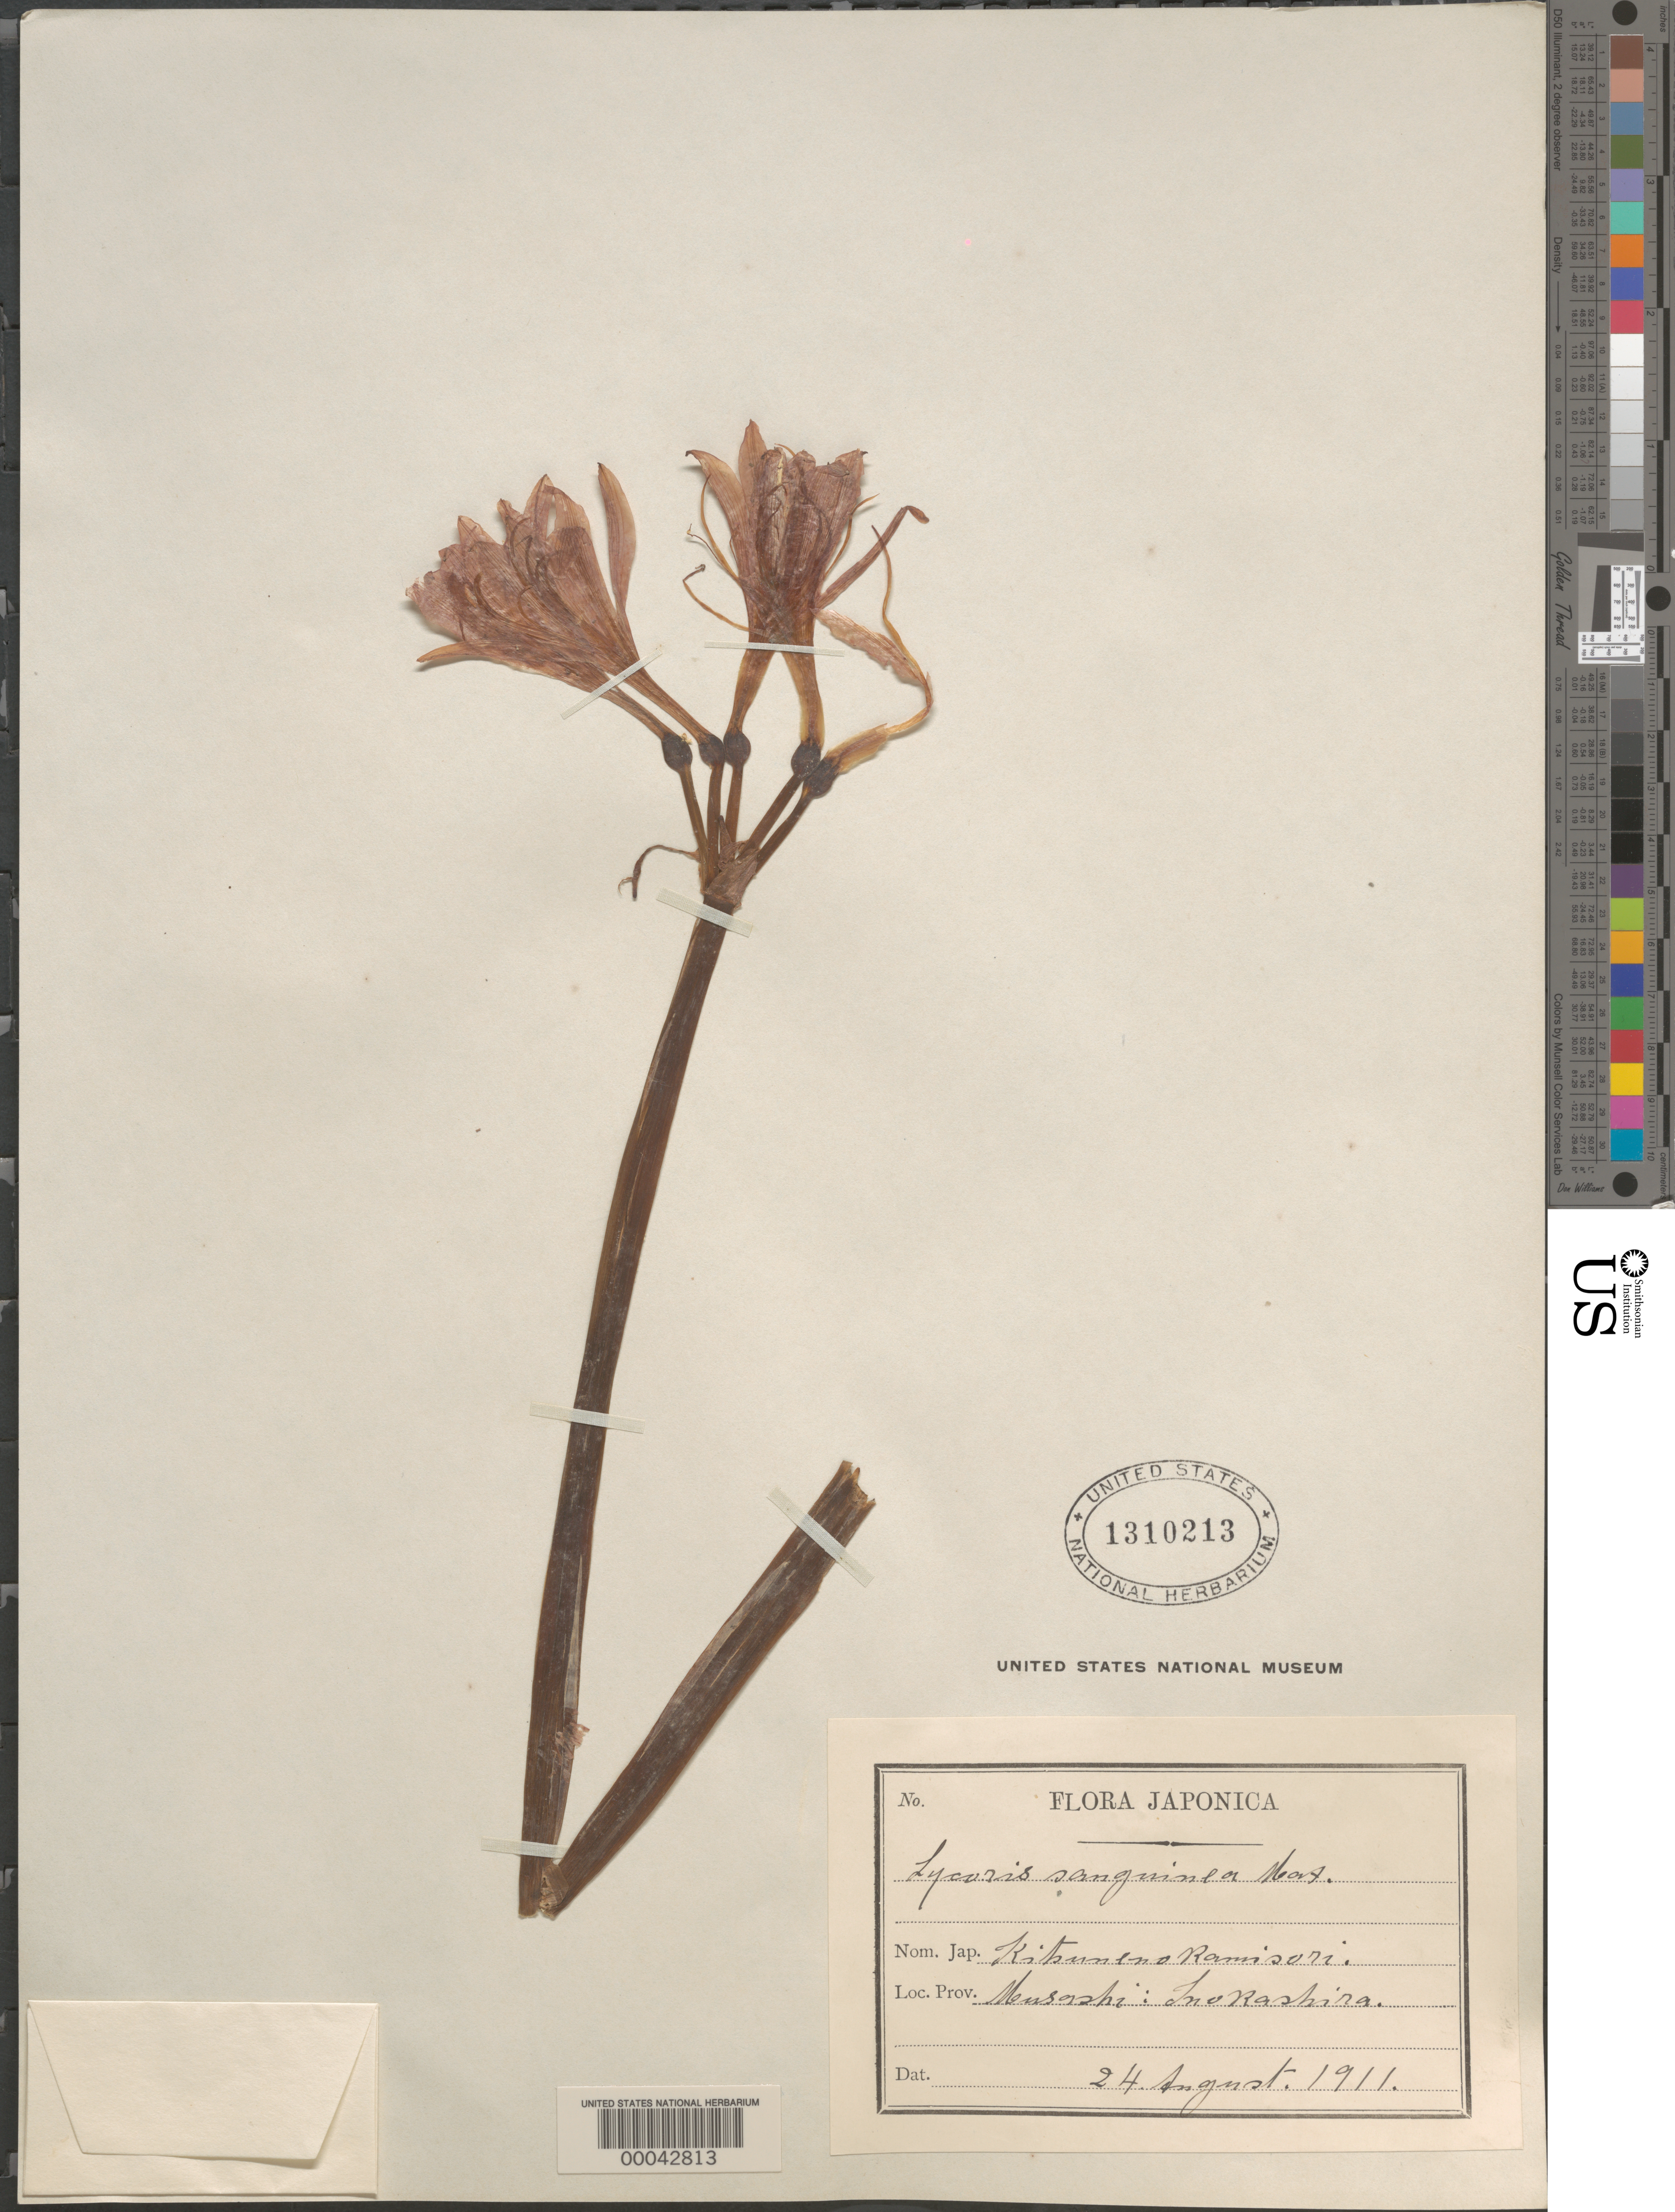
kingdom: Plantae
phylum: Tracheophyta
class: Liliopsida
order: Asparagales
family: Amaryllidaceae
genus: Lycoris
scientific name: Lycoris sanguinea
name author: Maxim.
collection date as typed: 24 Aug 1911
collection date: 1911-08-24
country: Japan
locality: Musashi; Inokashira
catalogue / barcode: US 1310213